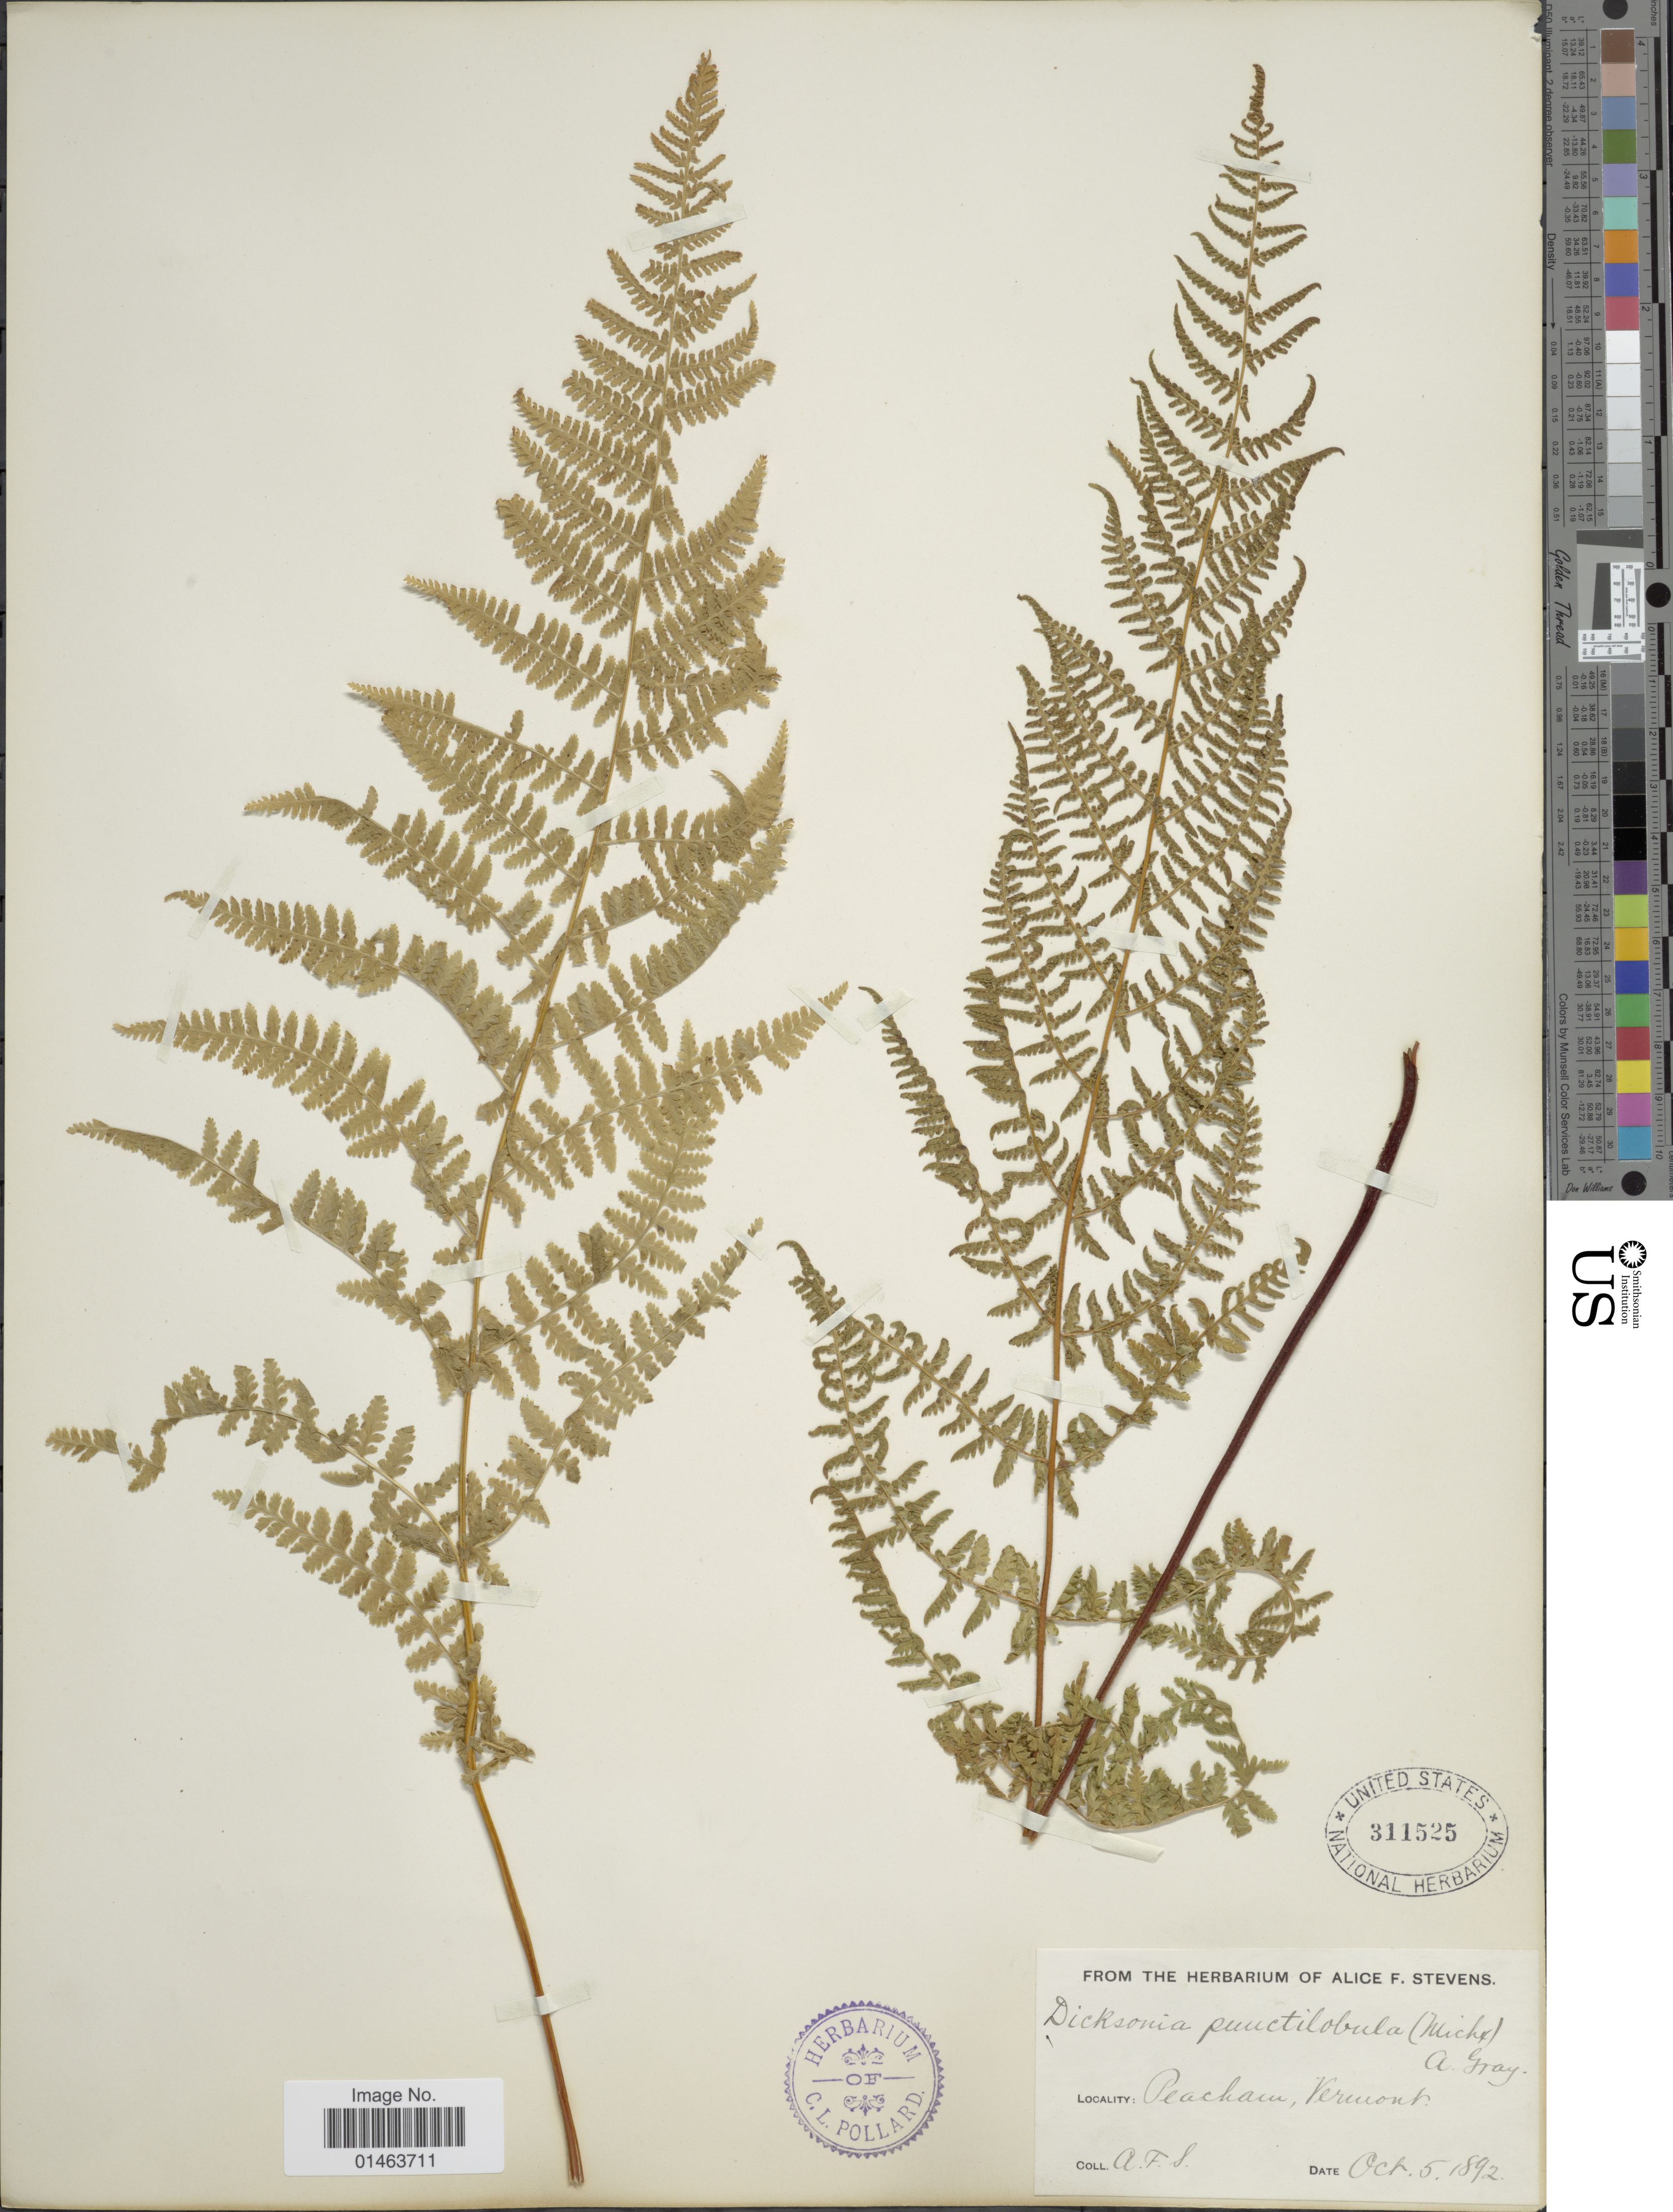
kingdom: Plantae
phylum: Tracheophyta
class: Polypodiopsida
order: Polypodiales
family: Dennstaedtiaceae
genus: Dennstaedtia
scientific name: Dennstaedtia punctilobula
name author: (Michx.) T. Moore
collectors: A. Stevens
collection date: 1892-10-05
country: United States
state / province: Vermont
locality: Peacham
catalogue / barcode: US 311525